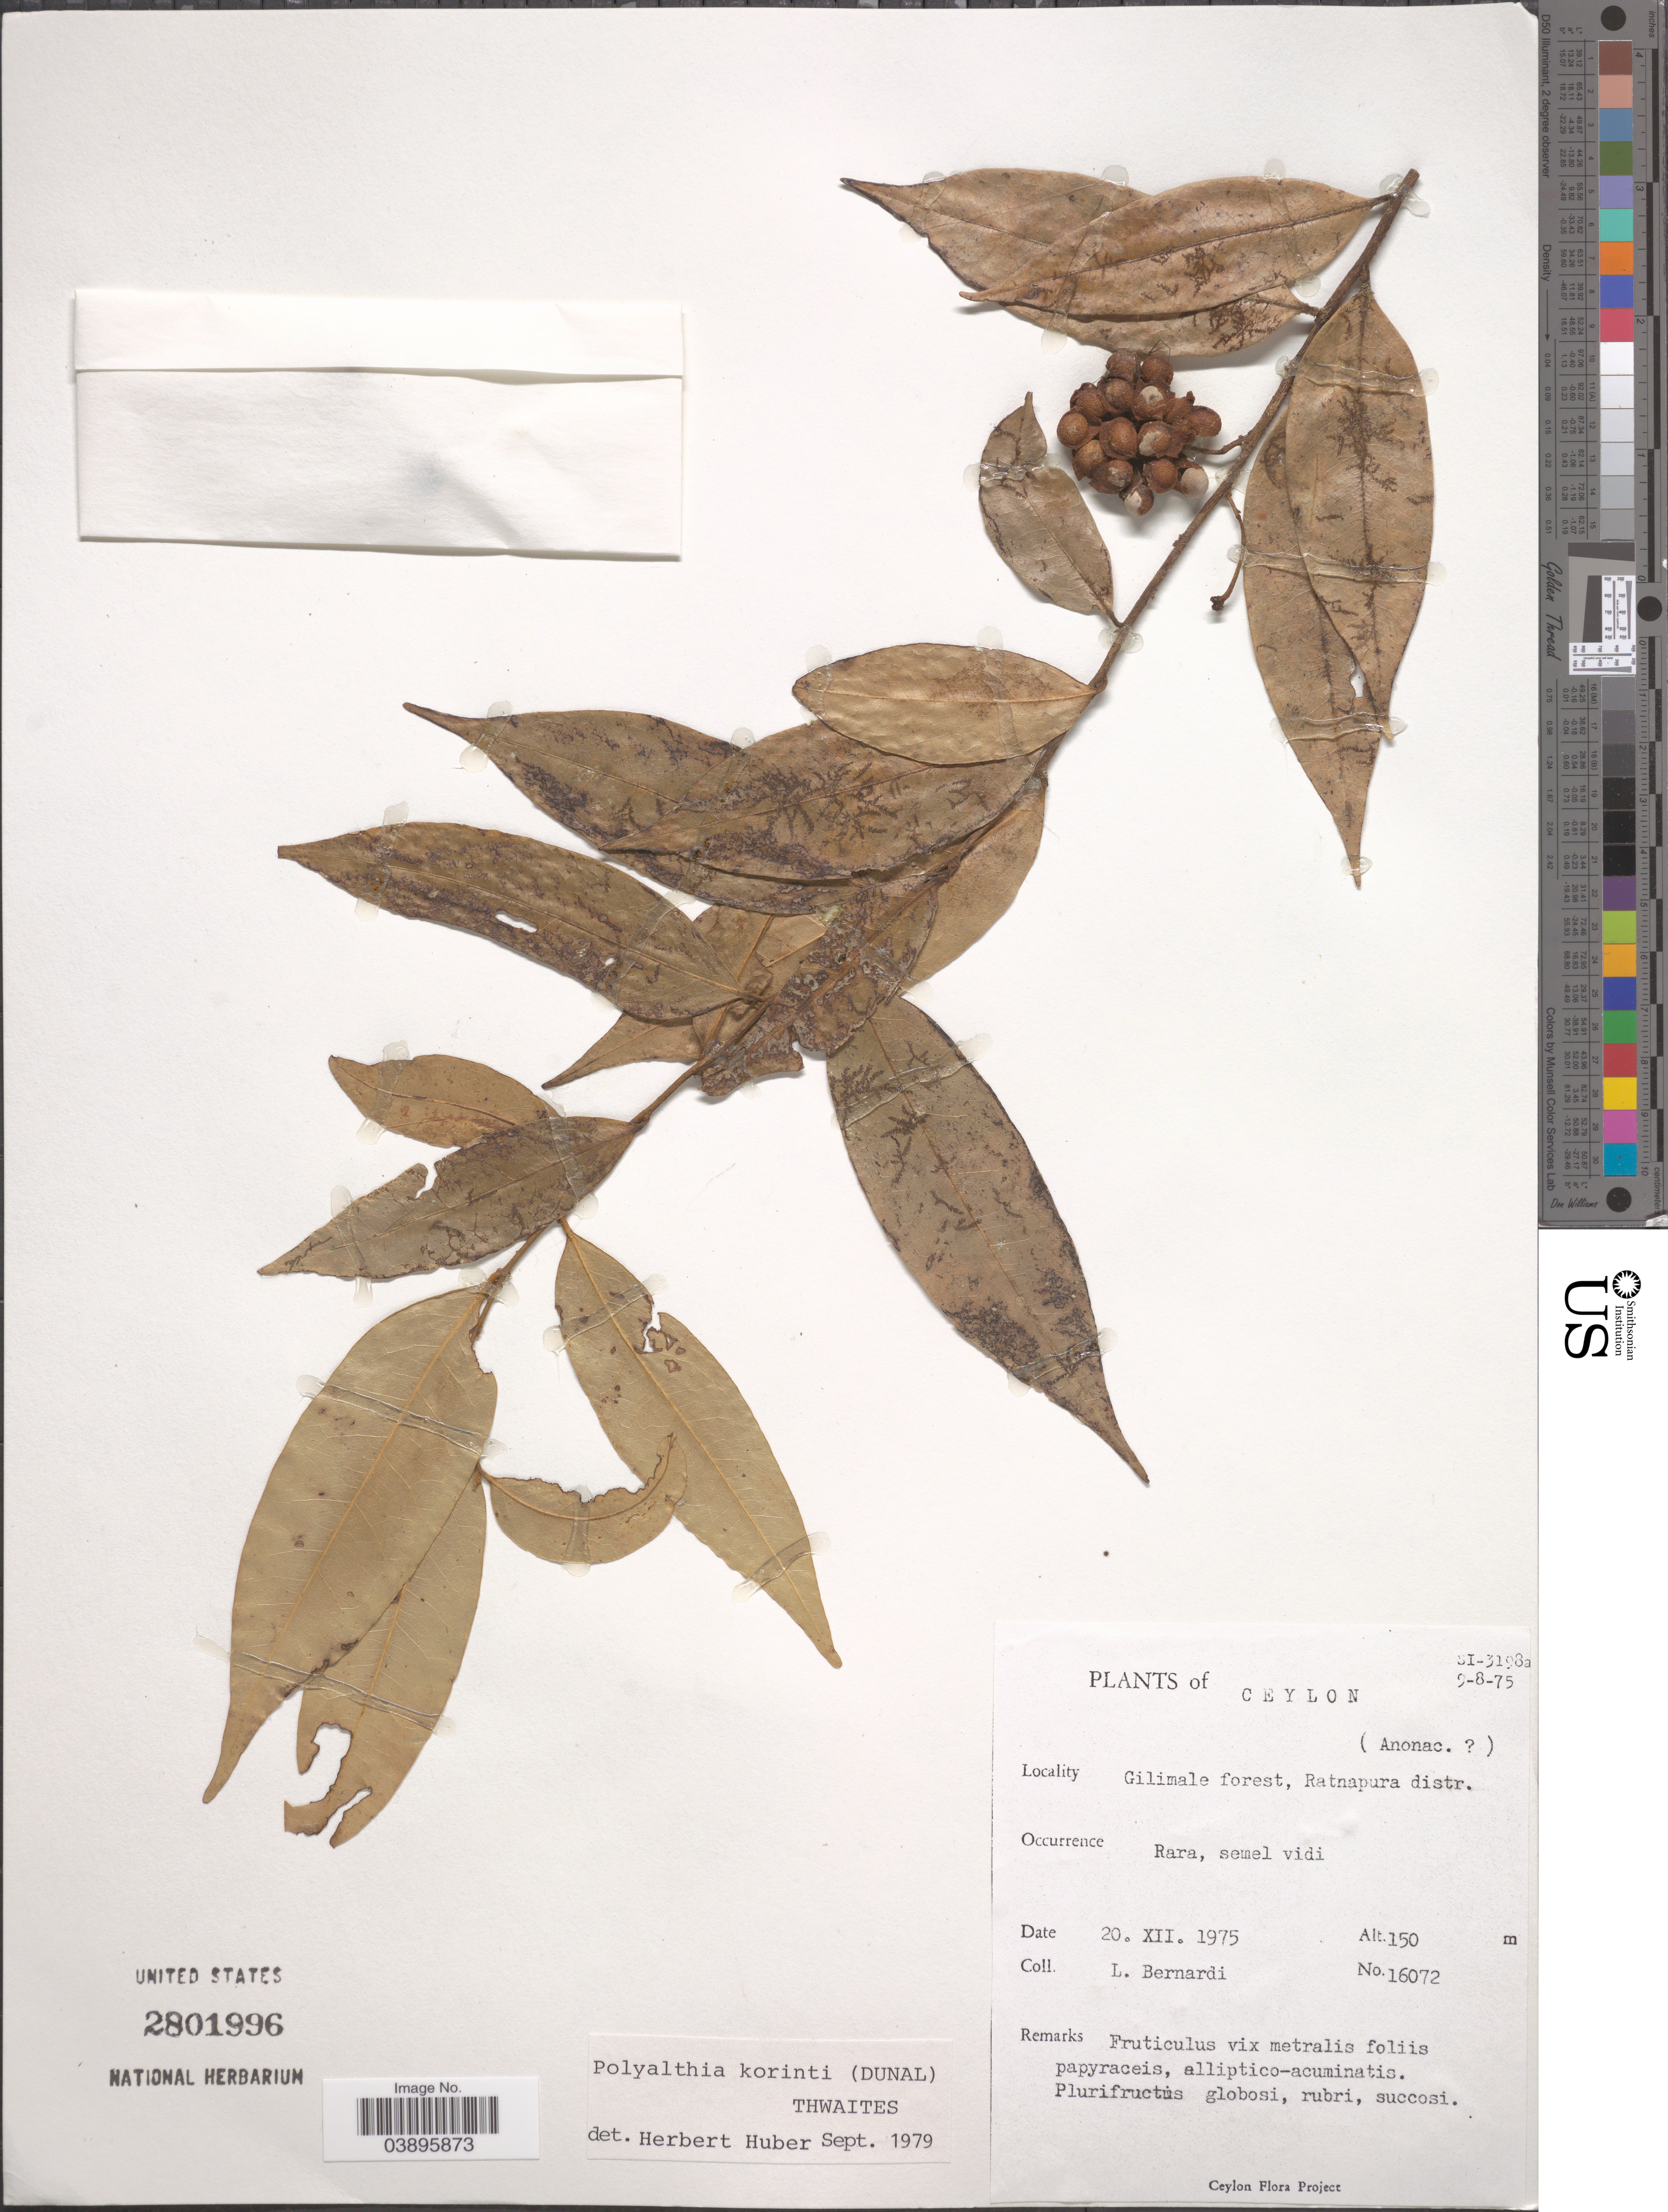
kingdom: Plantae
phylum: Tracheophyta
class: Magnoliopsida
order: Magnoliales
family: Annonaceae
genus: Polyalthia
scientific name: Polyalthia korinti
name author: (Dunal) Thwaites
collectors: L. Bernardi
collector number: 16072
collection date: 1975-12-20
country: Sri Lanka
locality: Ceylon. Gilimale forest, Ratnapura distr.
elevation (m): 150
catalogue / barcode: US 2801996